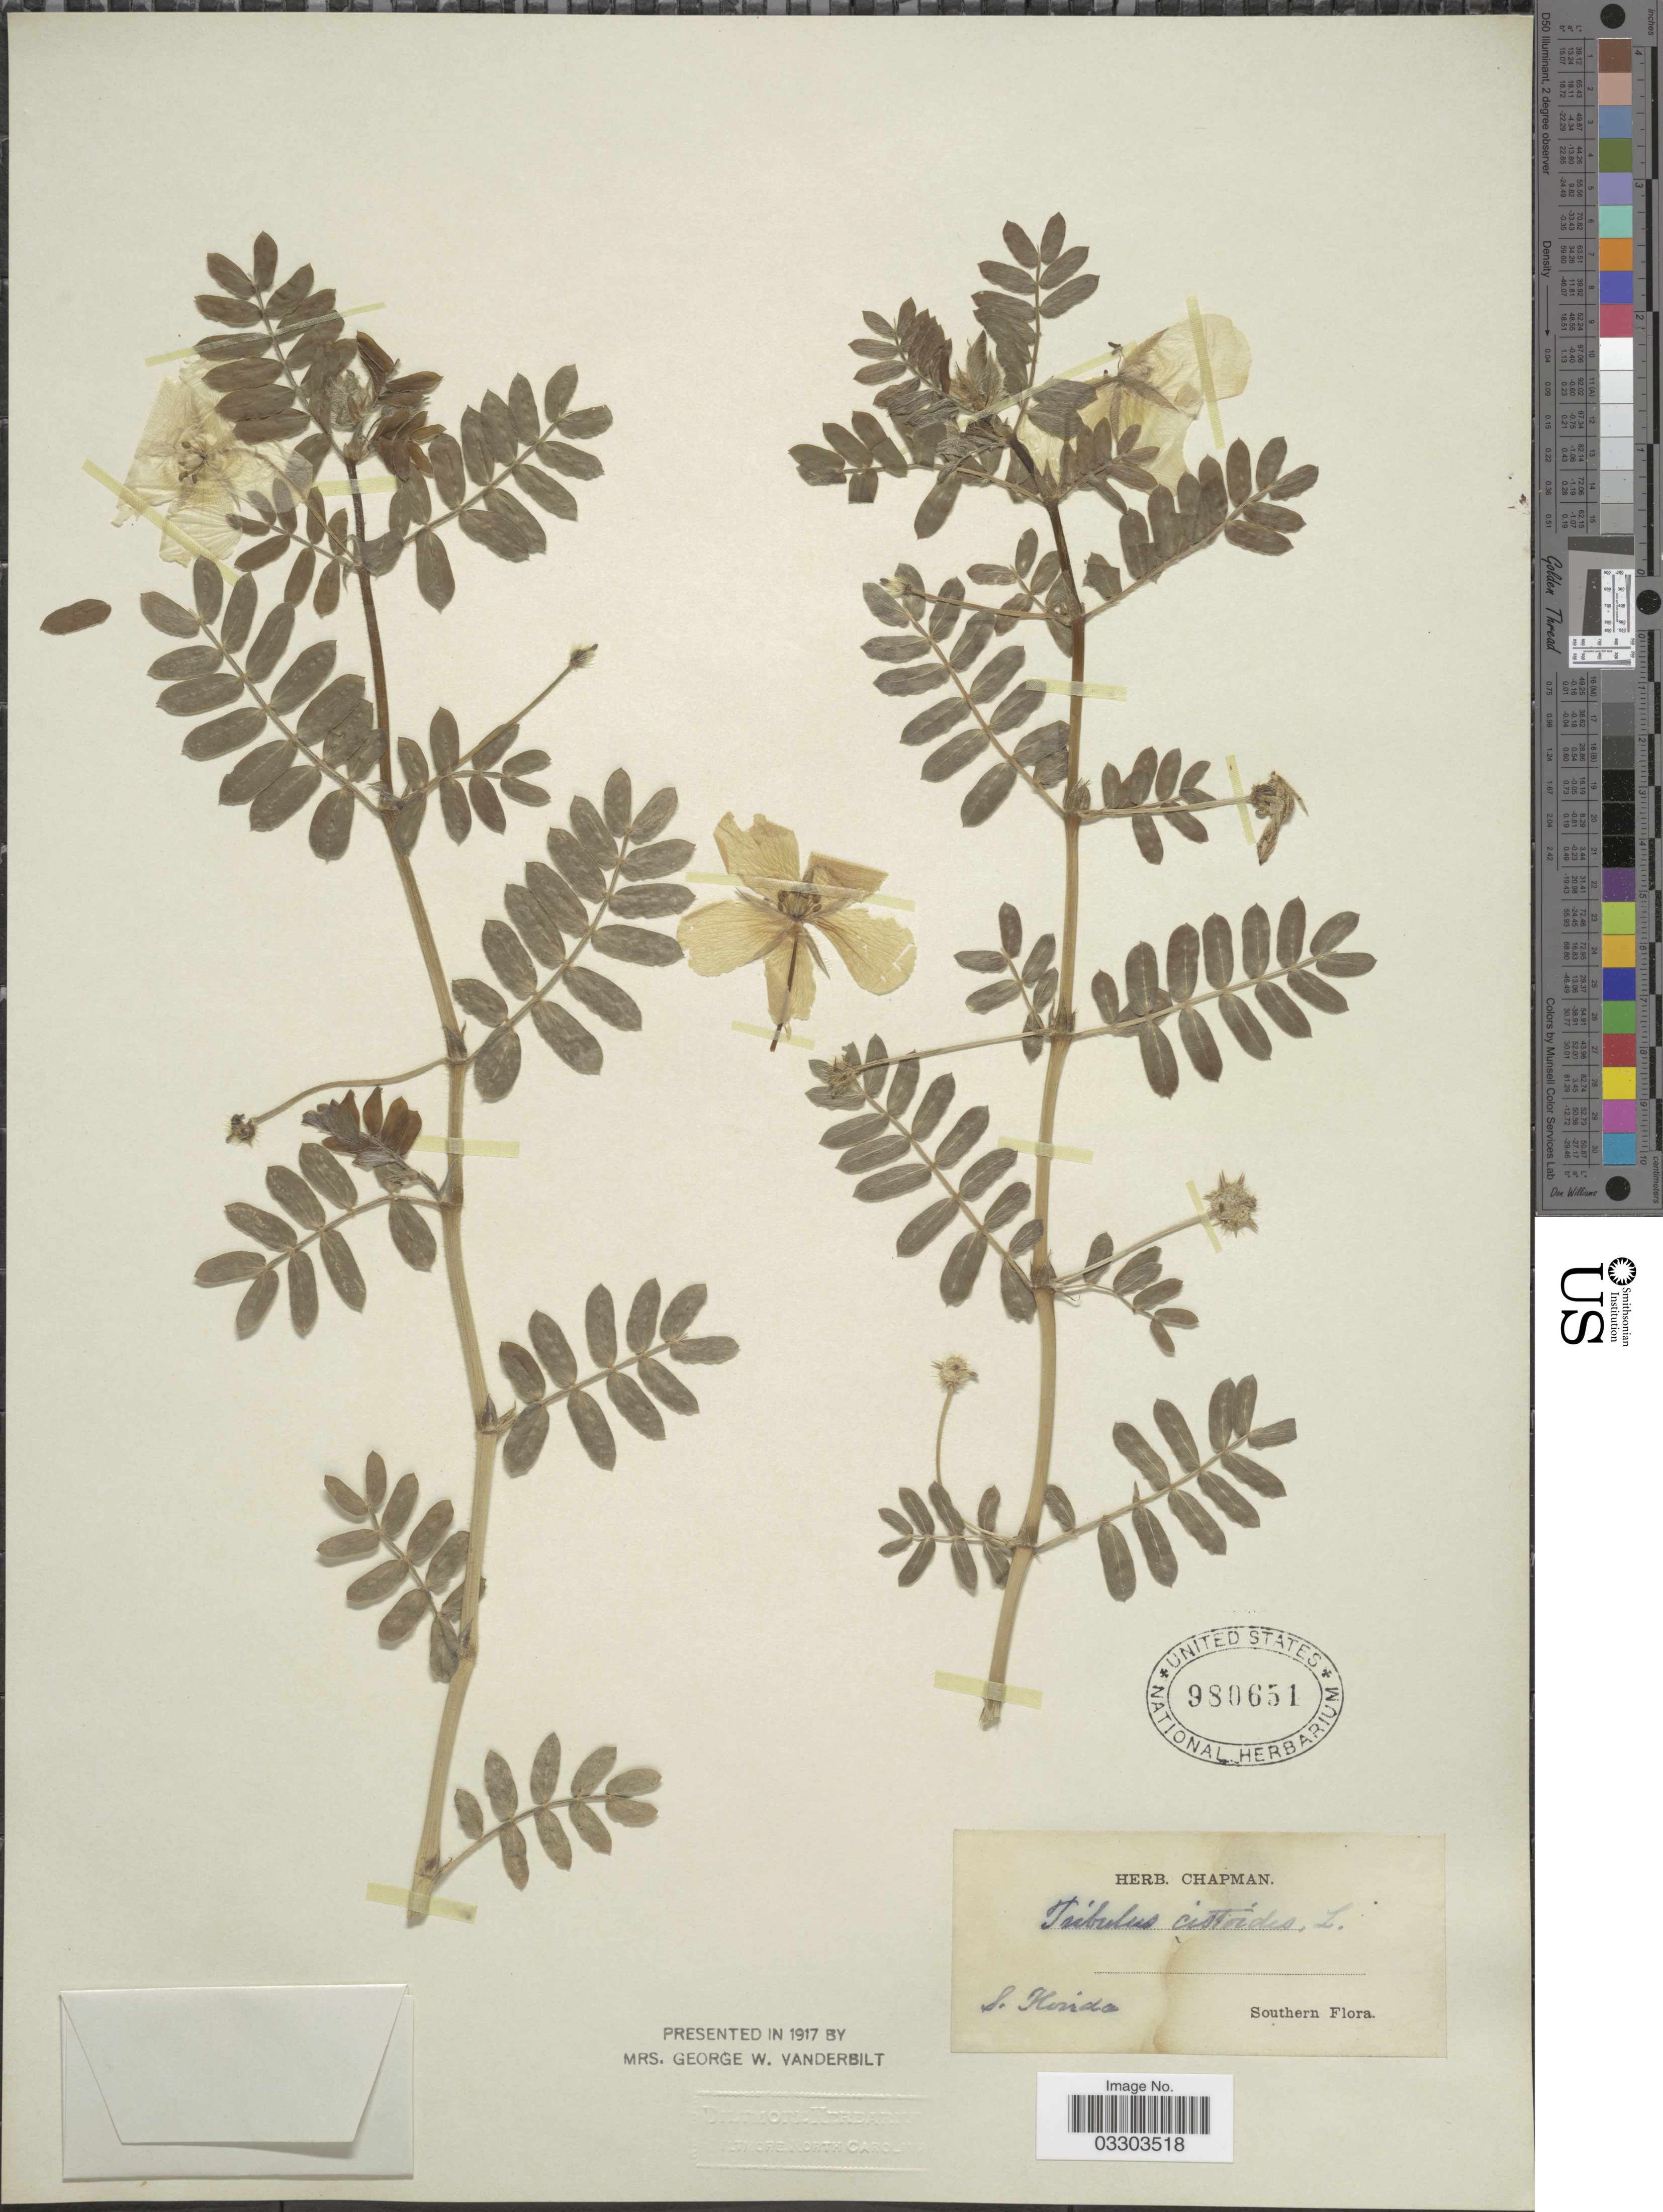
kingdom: Plantae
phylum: Tracheophyta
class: Magnoliopsida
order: Zygophyllales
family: Zygophyllaceae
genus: Tribulus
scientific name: Tribulus cistoides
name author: L.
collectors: ex herb. Chapman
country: United States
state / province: Florida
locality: S. Florida. Southern.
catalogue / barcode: US 980651